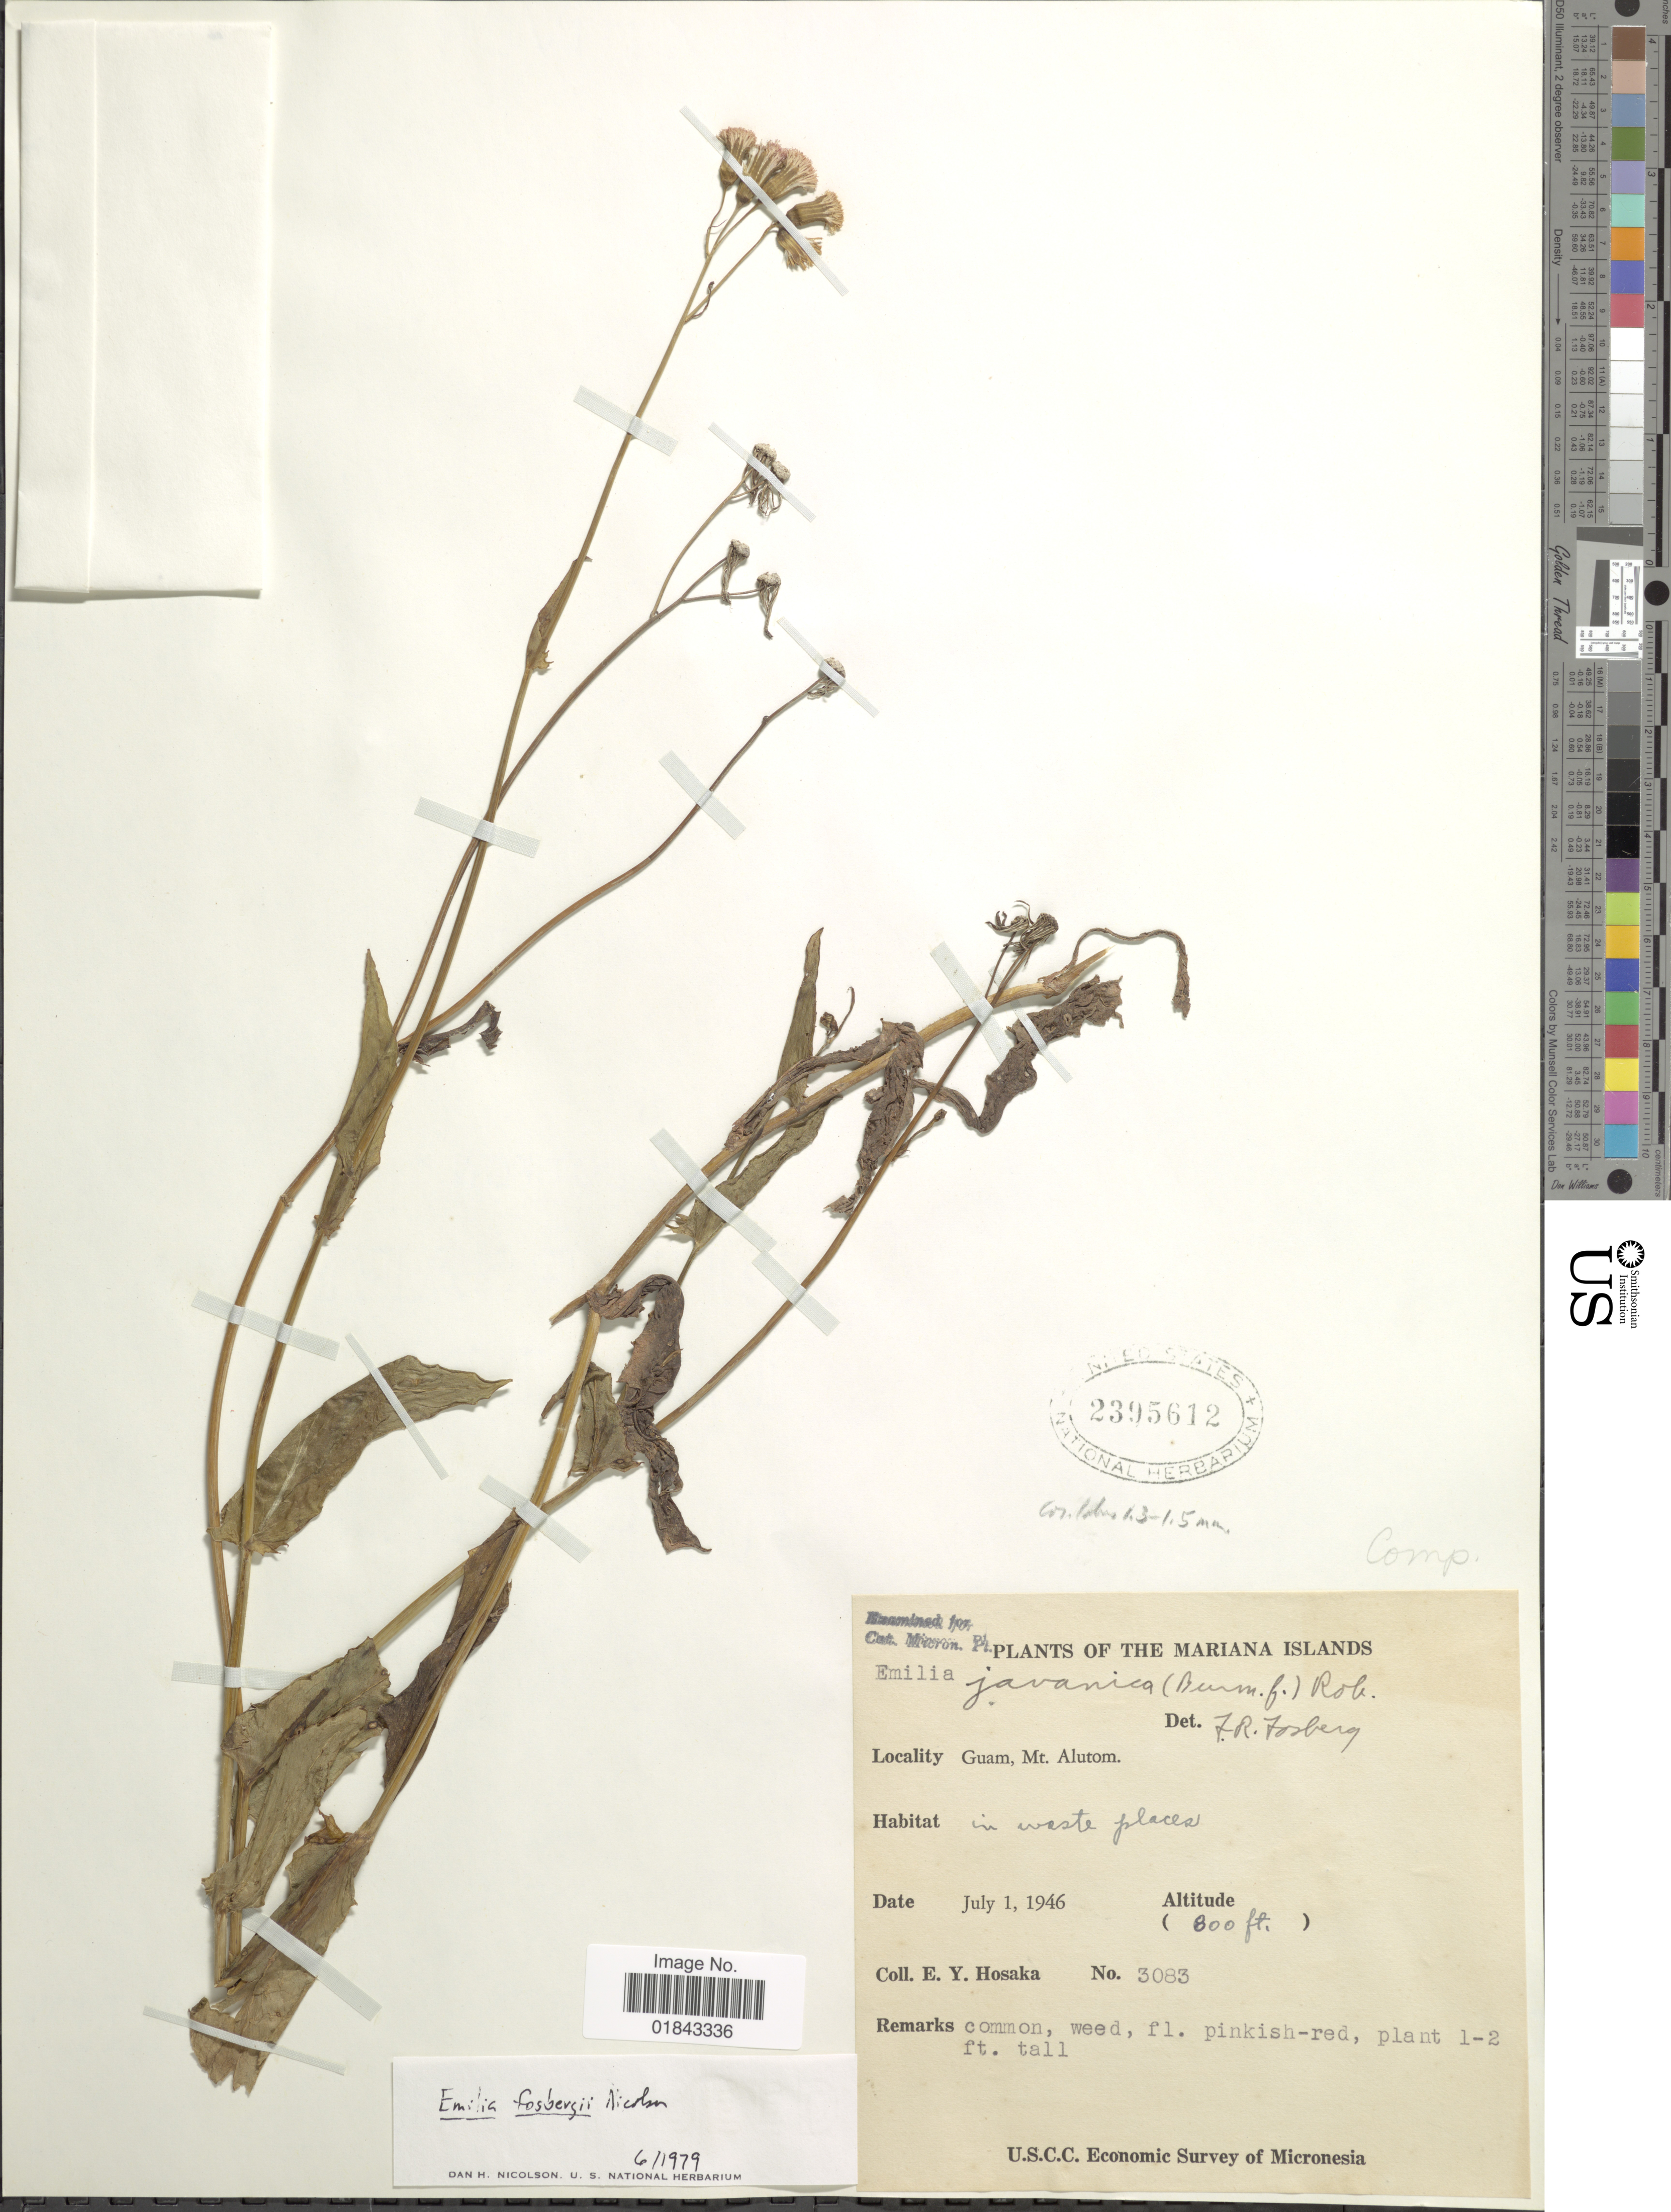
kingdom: Plantae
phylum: Tracheophyta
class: Magnoliopsida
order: Asterales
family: Asteraceae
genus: Emilia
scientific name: Emilia fosbergii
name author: Nicolson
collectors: E. Y. Hosaka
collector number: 3083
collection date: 1946-07-01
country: Northern Mariana Islands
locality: Mariana Islands, Guam, Mt. Alutom, in waste places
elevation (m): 244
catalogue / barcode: US 2395612